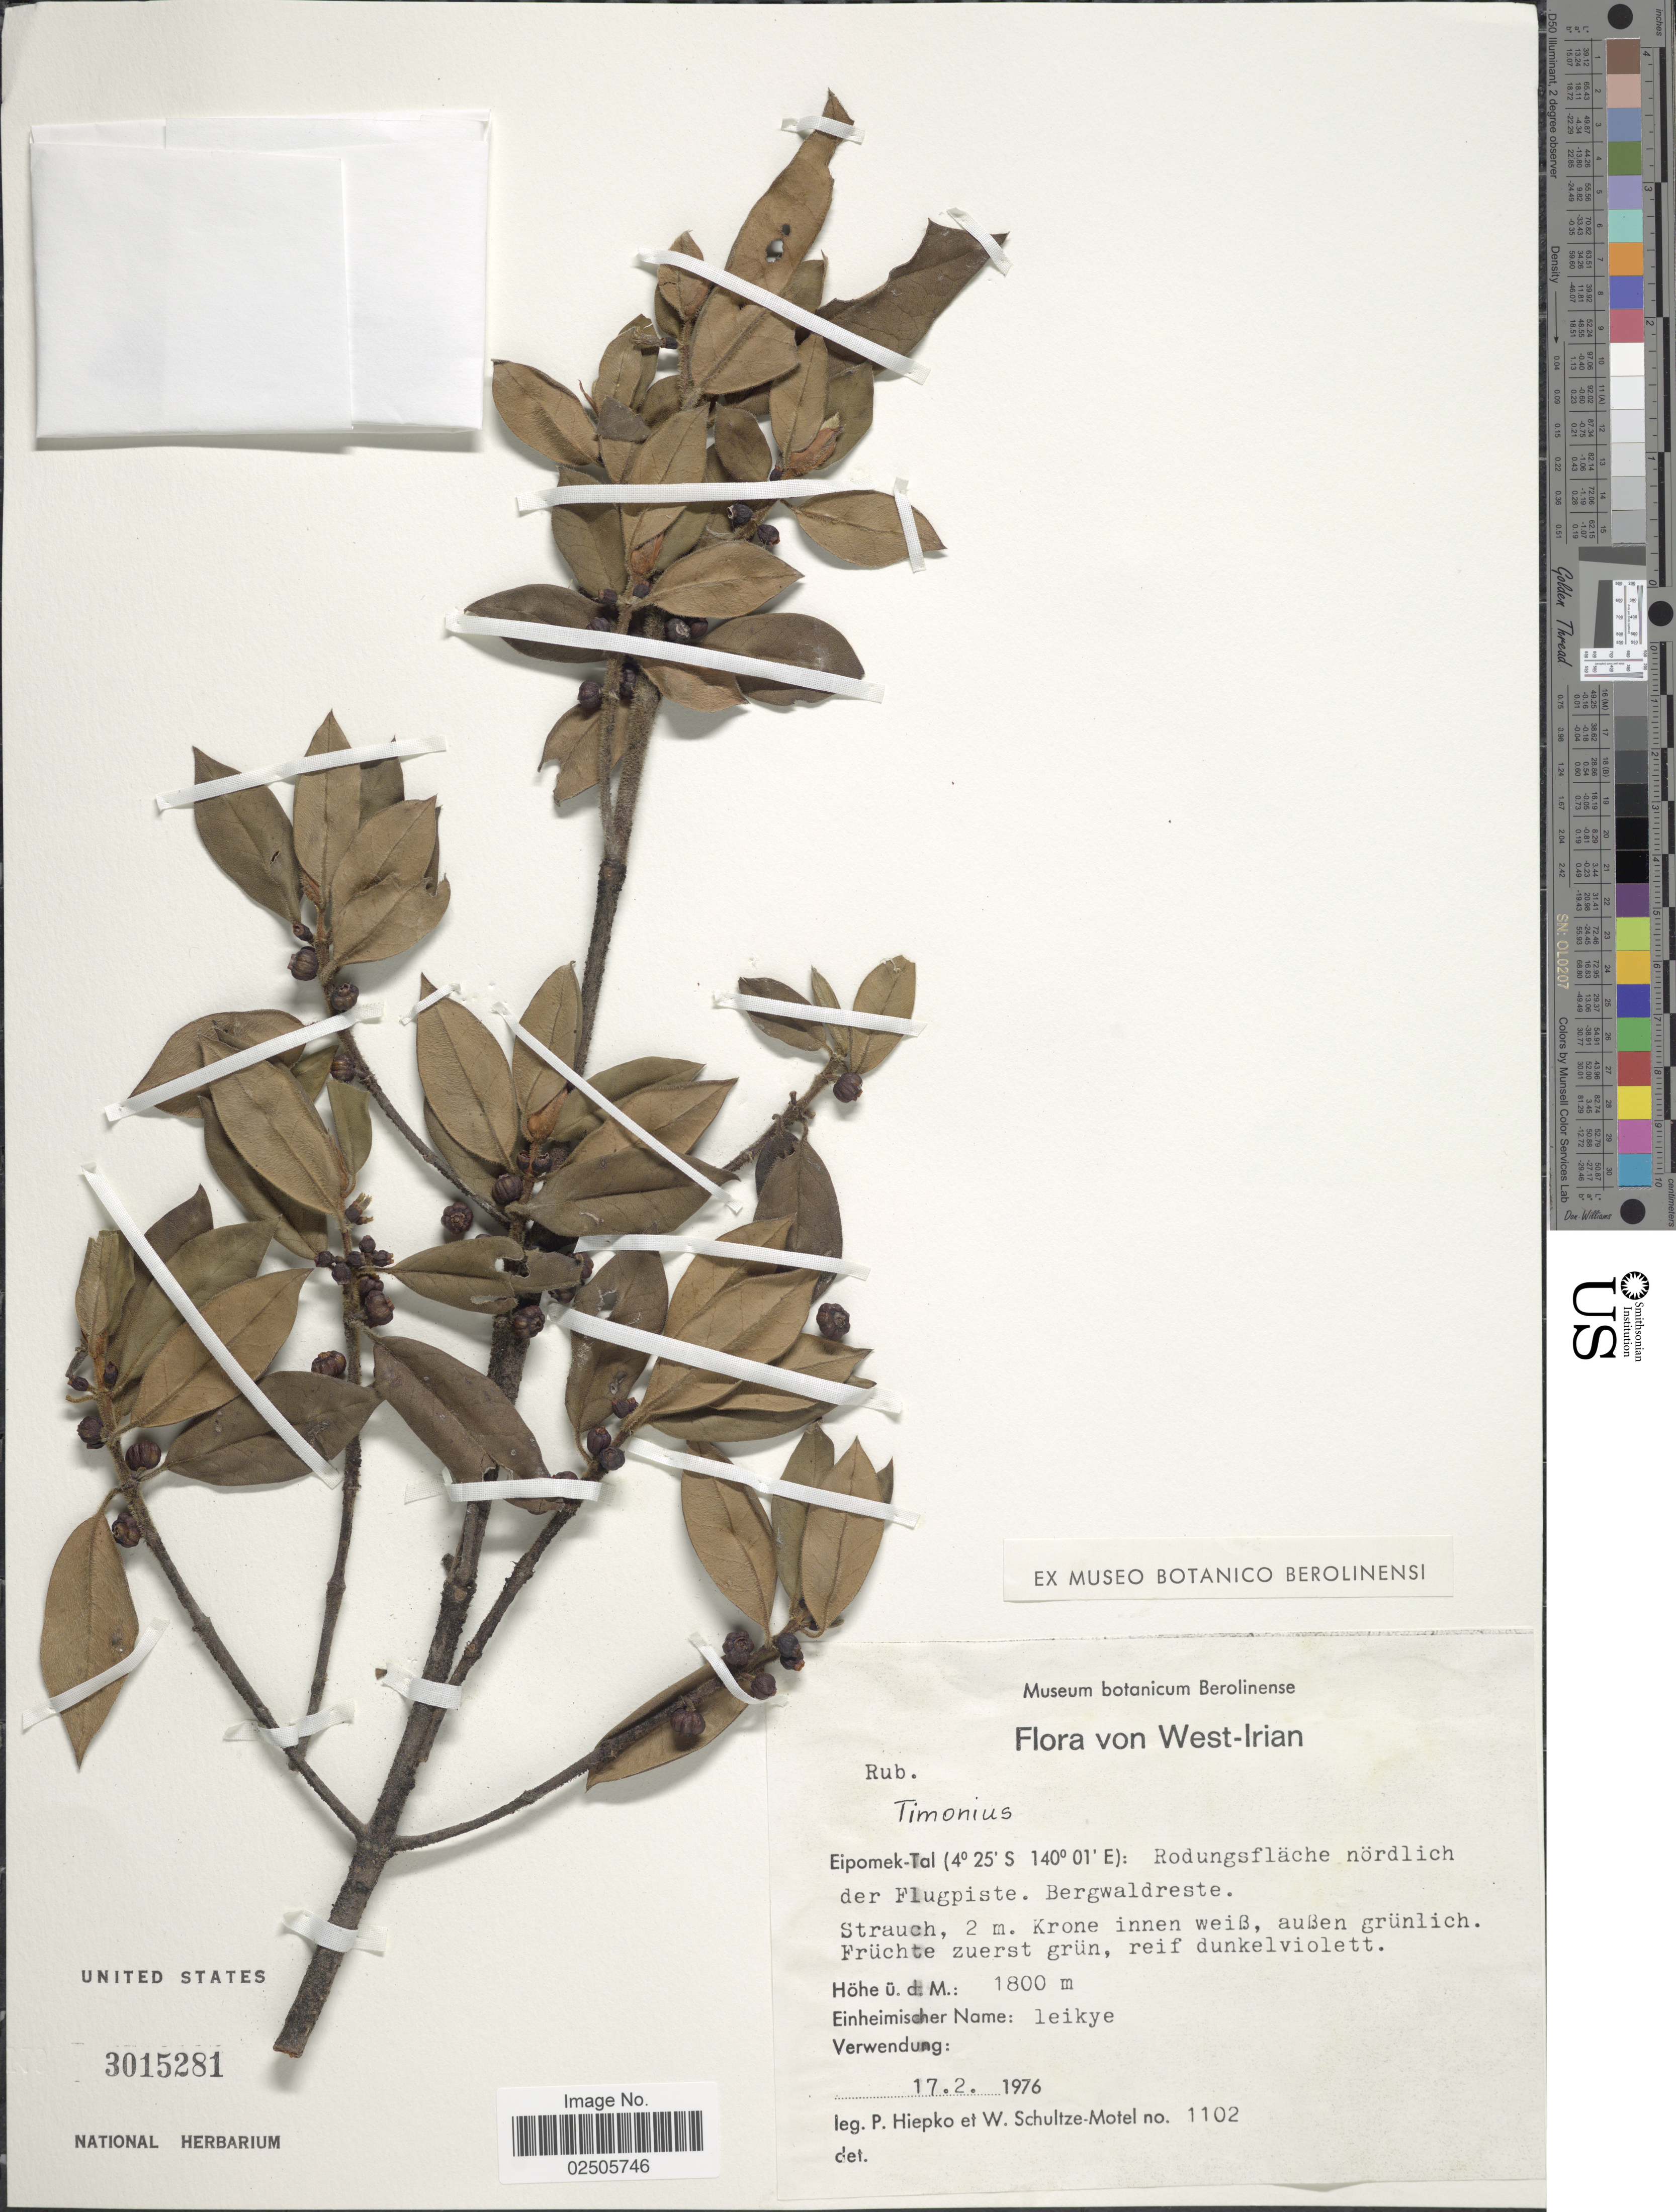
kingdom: Plantae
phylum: Tracheophyta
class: Magnoliopsida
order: Gentianales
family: Rubiaceae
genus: Timonius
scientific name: Timonius sp.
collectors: P. H. Hiepko & W. Schultze-Motel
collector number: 1102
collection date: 1976-02-17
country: Indonesia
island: New Guinea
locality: West-Irian, Eipomek-Tal: Rodungsflache nordlich der Flugpiste. Bergwaldreste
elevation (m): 1800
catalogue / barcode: US 3015281